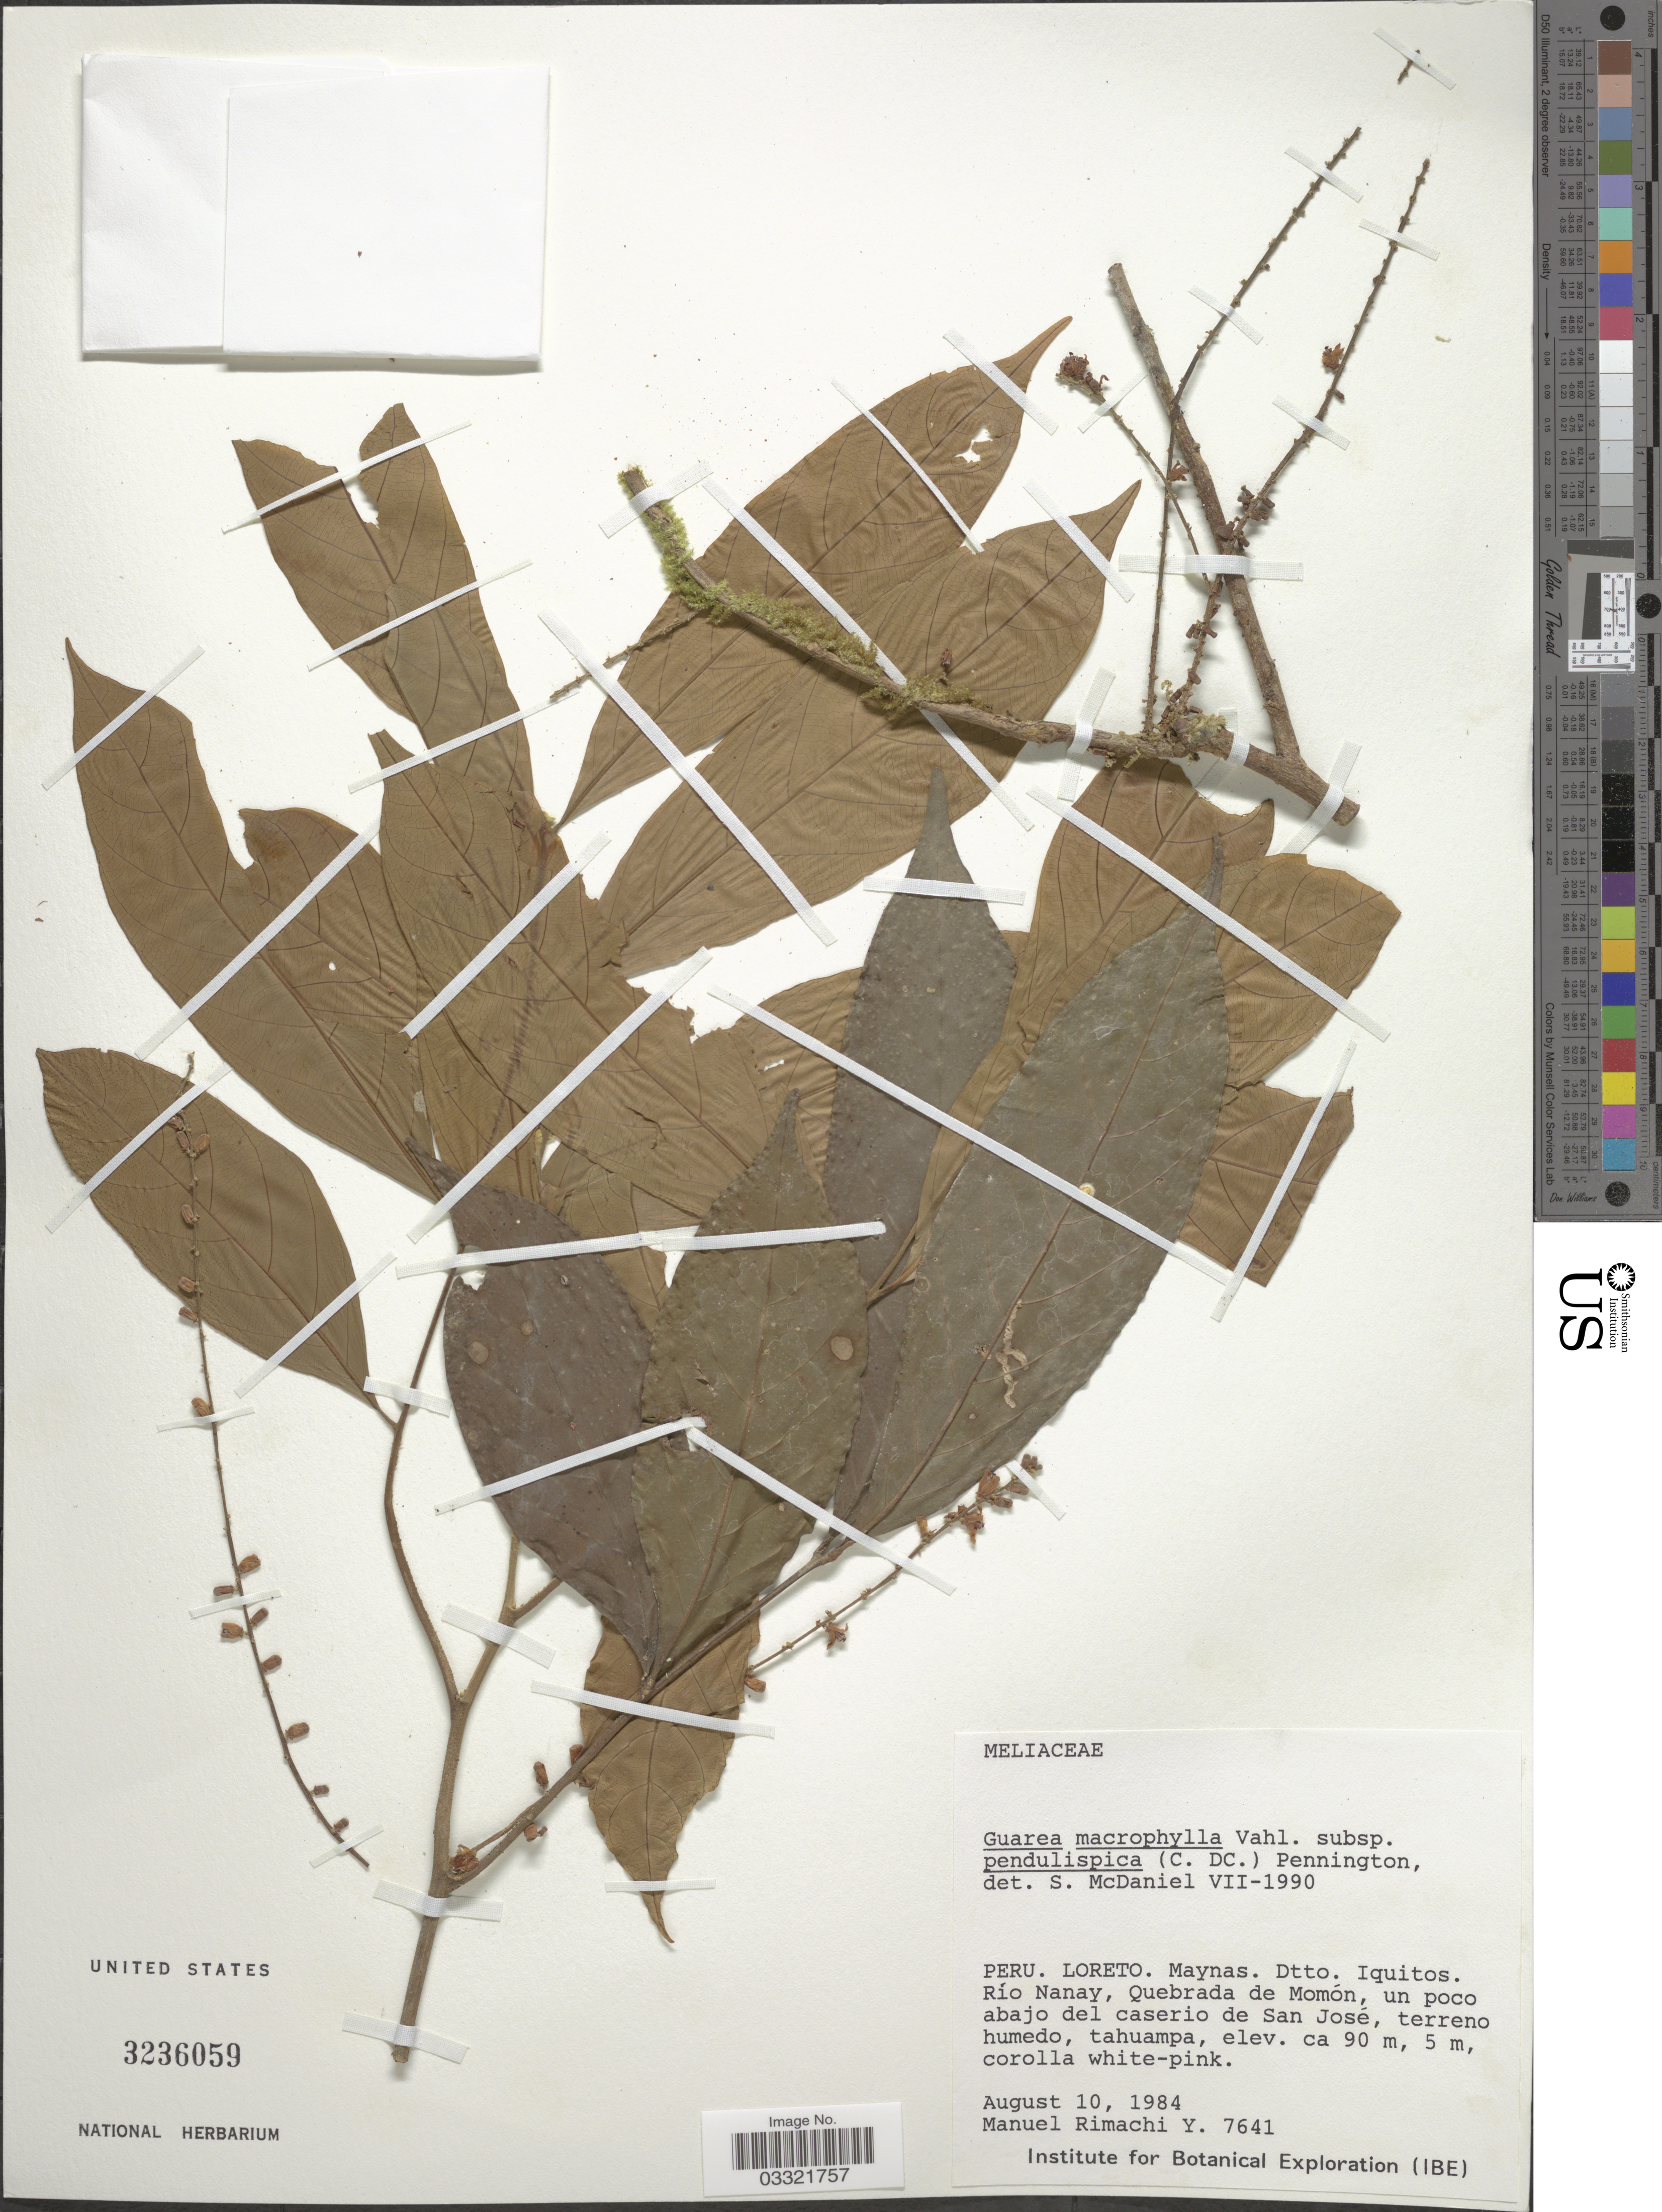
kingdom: Plantae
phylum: Tracheophyta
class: Magnoliopsida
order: Sapindales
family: Meliaceae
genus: Guarea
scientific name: Guarea macrophylla subsp. pendulispica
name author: (C. DC.) T.D. Penn.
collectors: M. Rimachi Y.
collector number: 7641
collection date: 1984-08-10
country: Peru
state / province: Loreto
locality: Maynas. Dtto. Iquitos. Rúi Nanay, Quebrada de Momón, un poco abajo del caserio de San José.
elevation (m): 90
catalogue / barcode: US 3236059